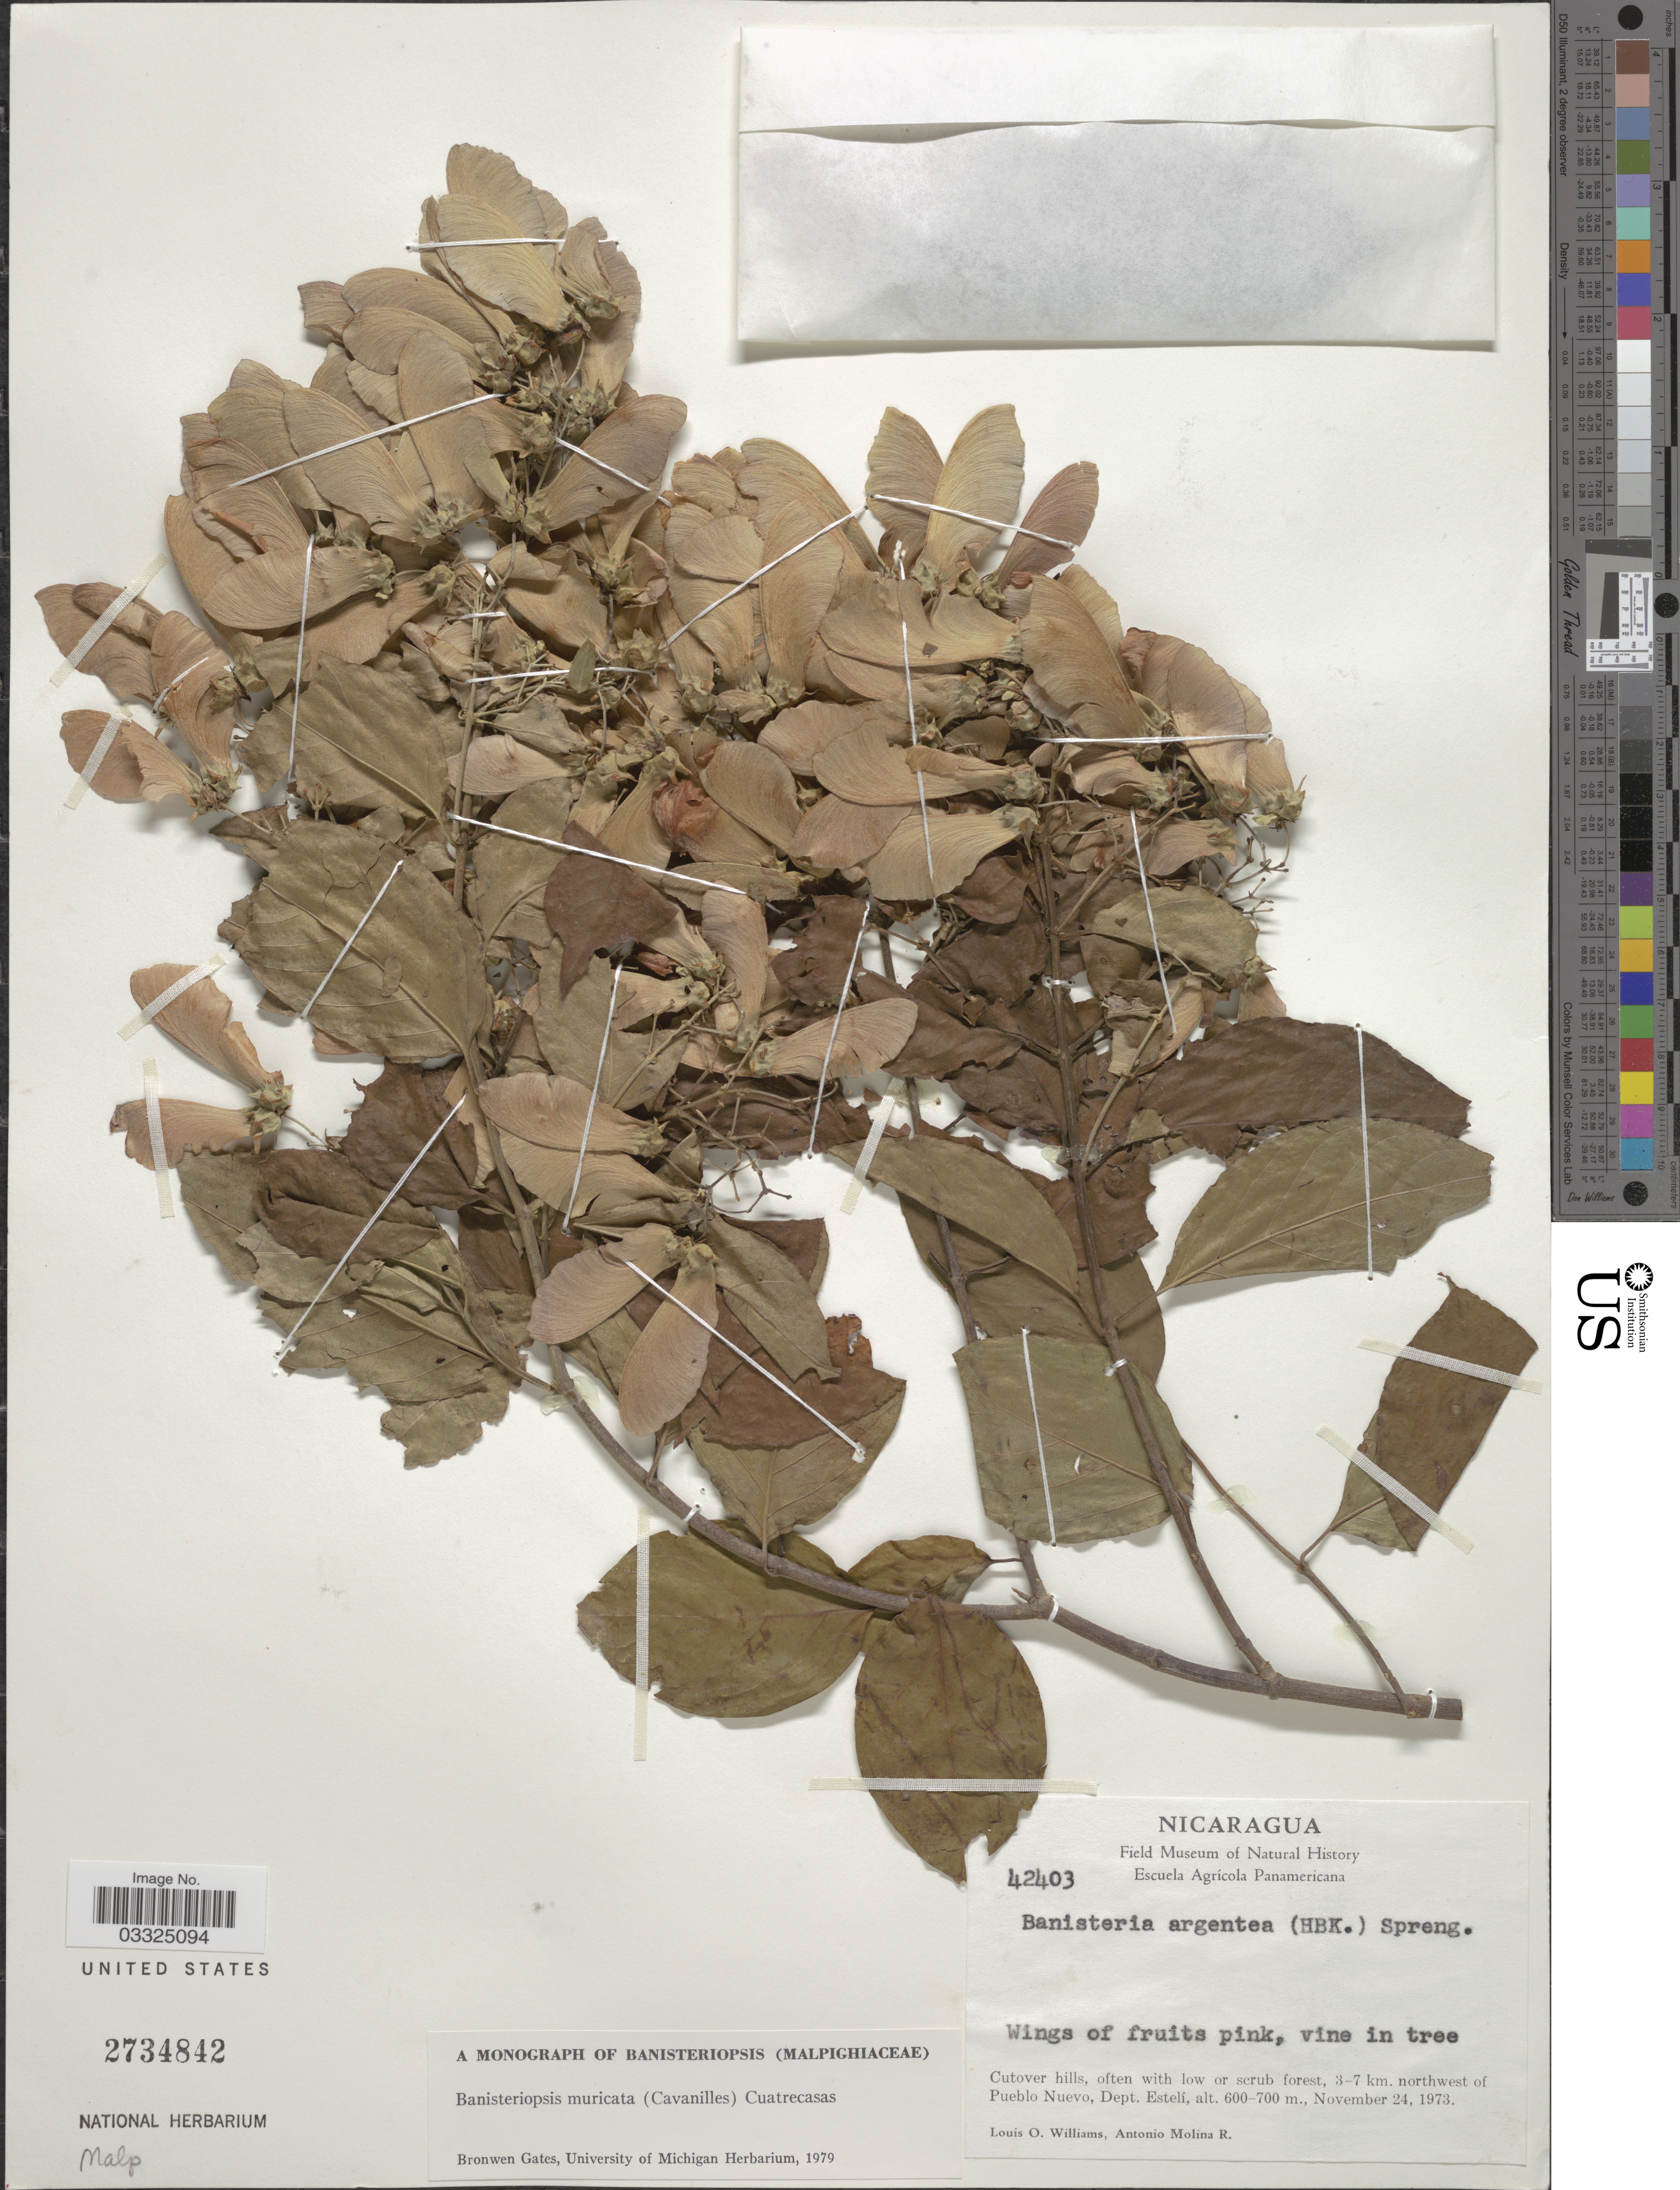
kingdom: Plantae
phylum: Tracheophyta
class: Magnoliopsida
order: Malpighiales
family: Malpighiaceae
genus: Banisteriopsis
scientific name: Banisteriopsis muricata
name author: (Cav.) Cuatrec.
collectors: L. O. Williams & A. Molina R.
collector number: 42403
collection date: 1973-11-24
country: Nicaragua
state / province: Esteli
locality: Cutover hills, often with low or scrub forest, 3-7 km. northwest of Pueblo Nuevo, Dept. Estelí.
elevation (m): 600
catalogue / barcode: US 2734842